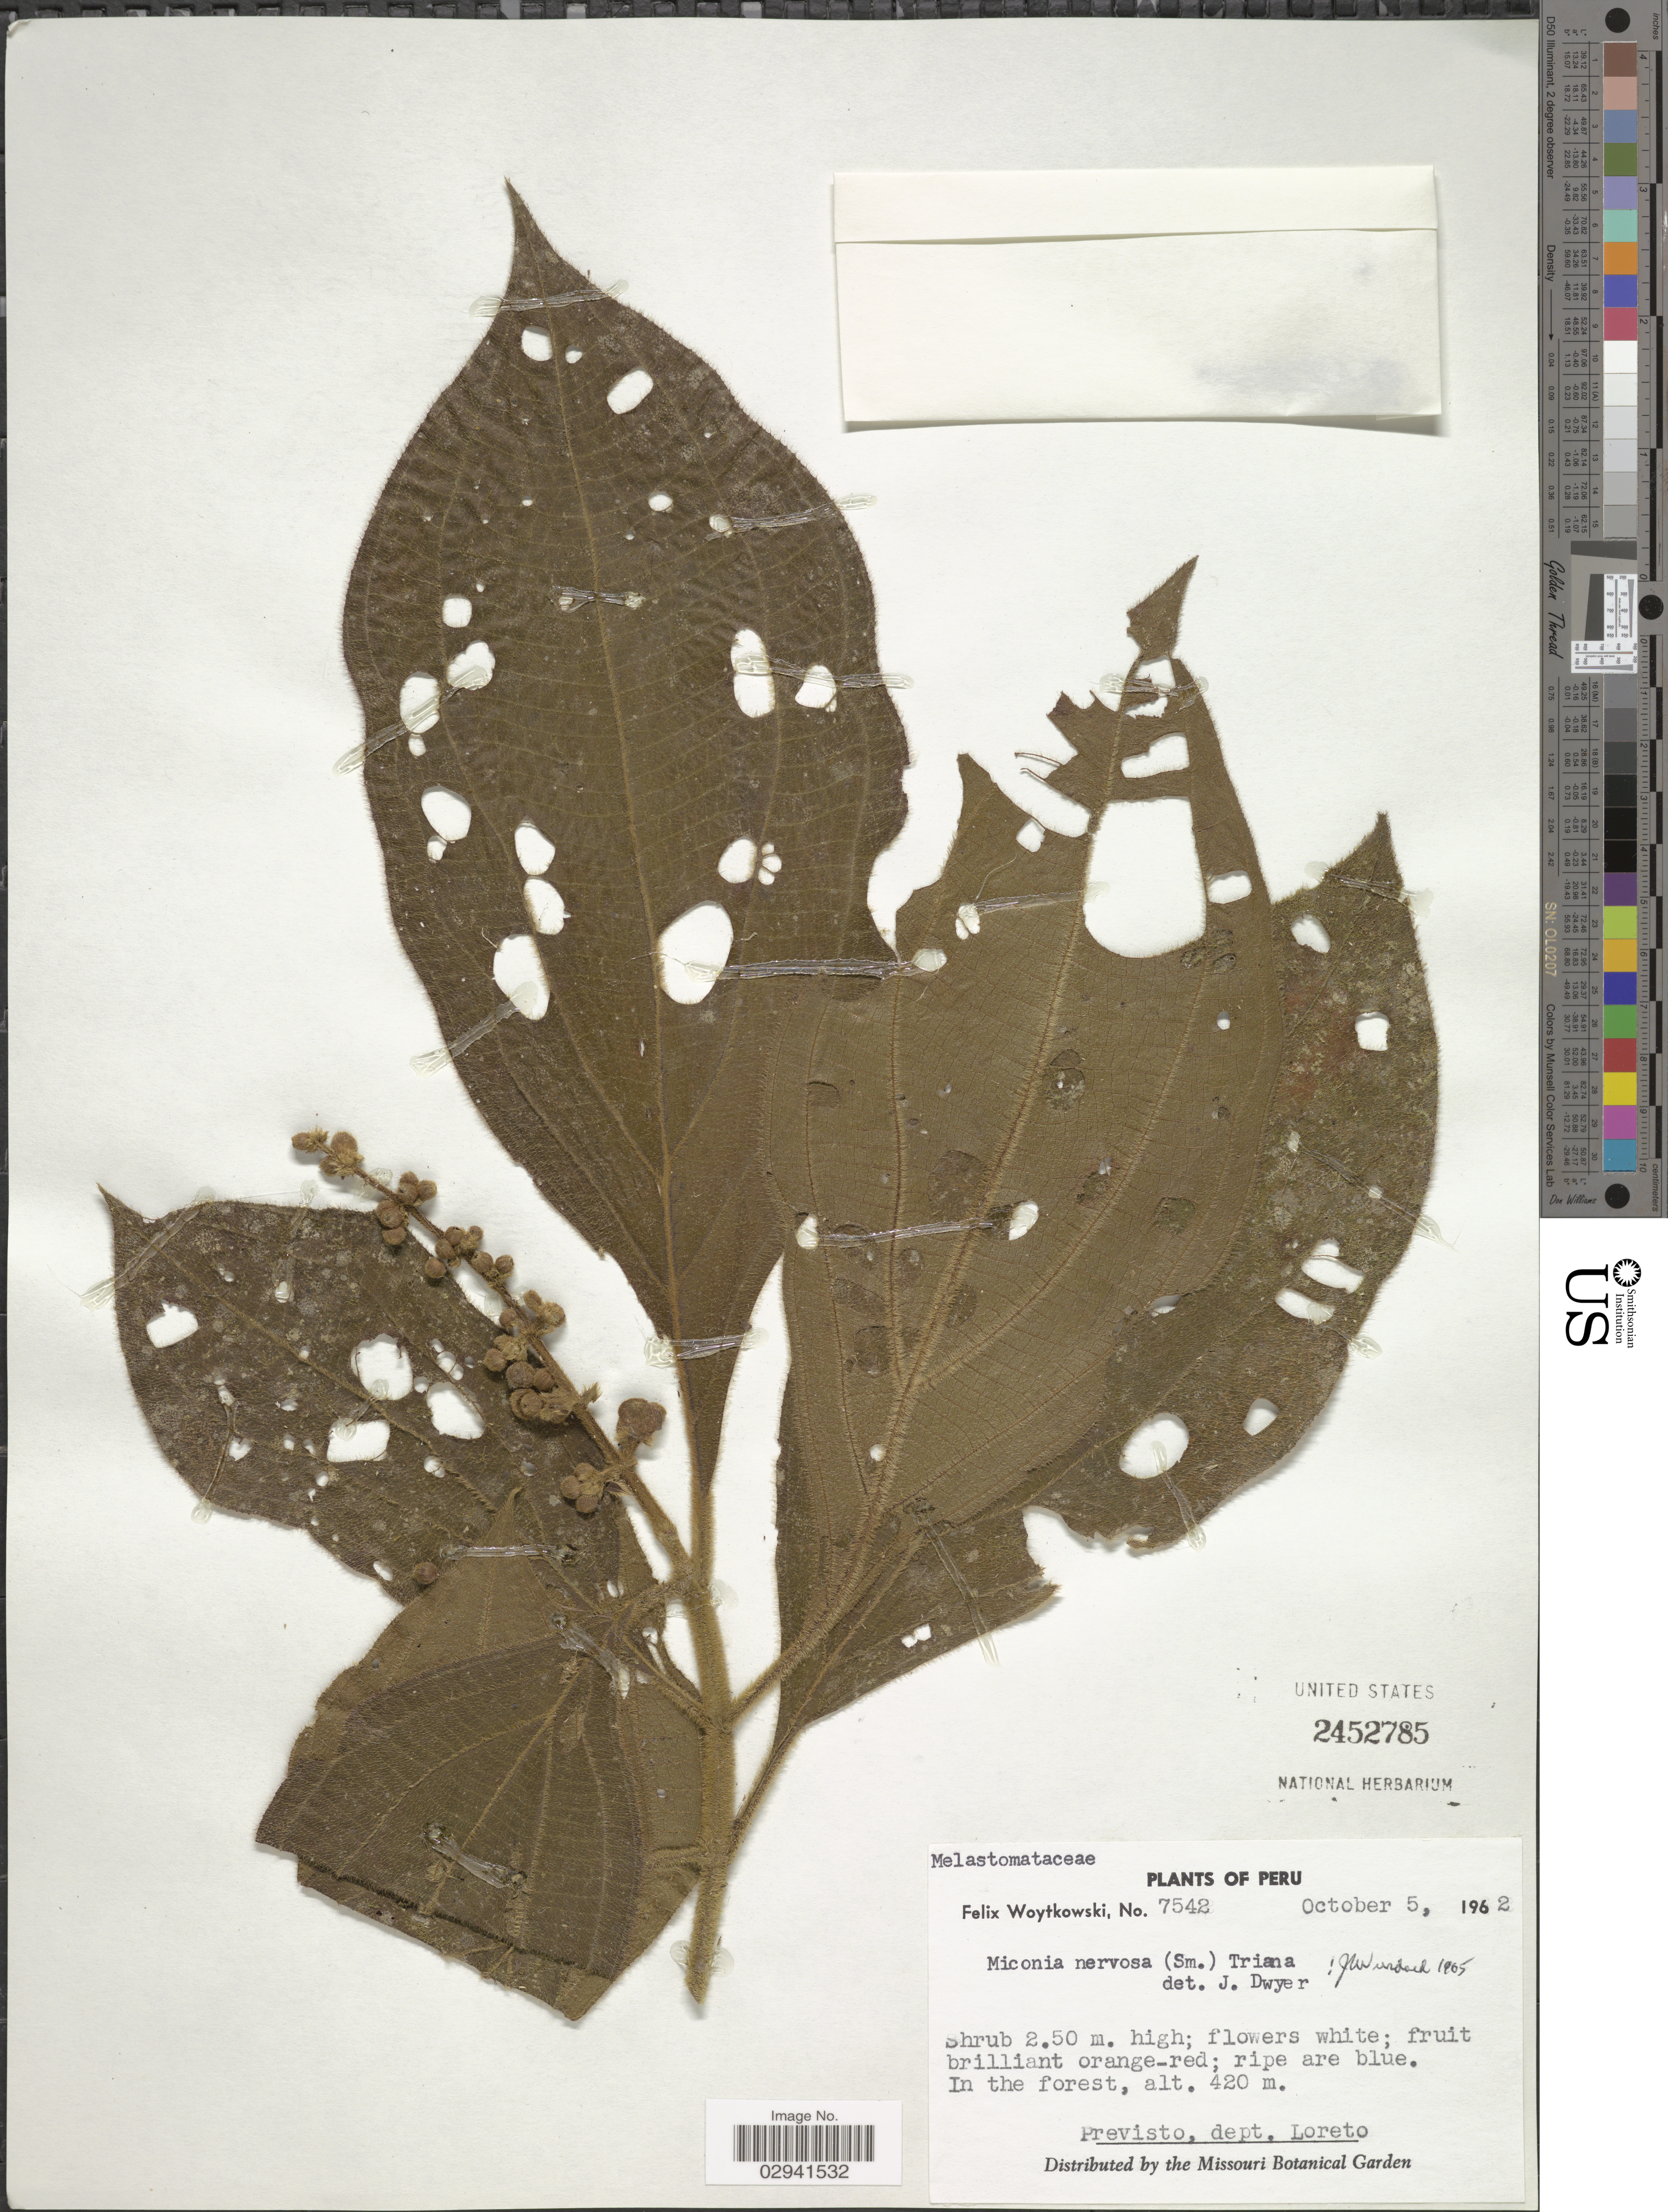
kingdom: Plantae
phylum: Tracheophyta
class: Magnoliopsida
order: Myrtales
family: Melastomataceae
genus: Miconia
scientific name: Miconia nervosa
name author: (Sm.) Triana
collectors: F. Woytkowski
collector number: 7542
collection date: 1962-10-05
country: Peru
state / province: Loreto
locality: Previsto, Dept. Loreto.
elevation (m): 420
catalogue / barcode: US 2452785